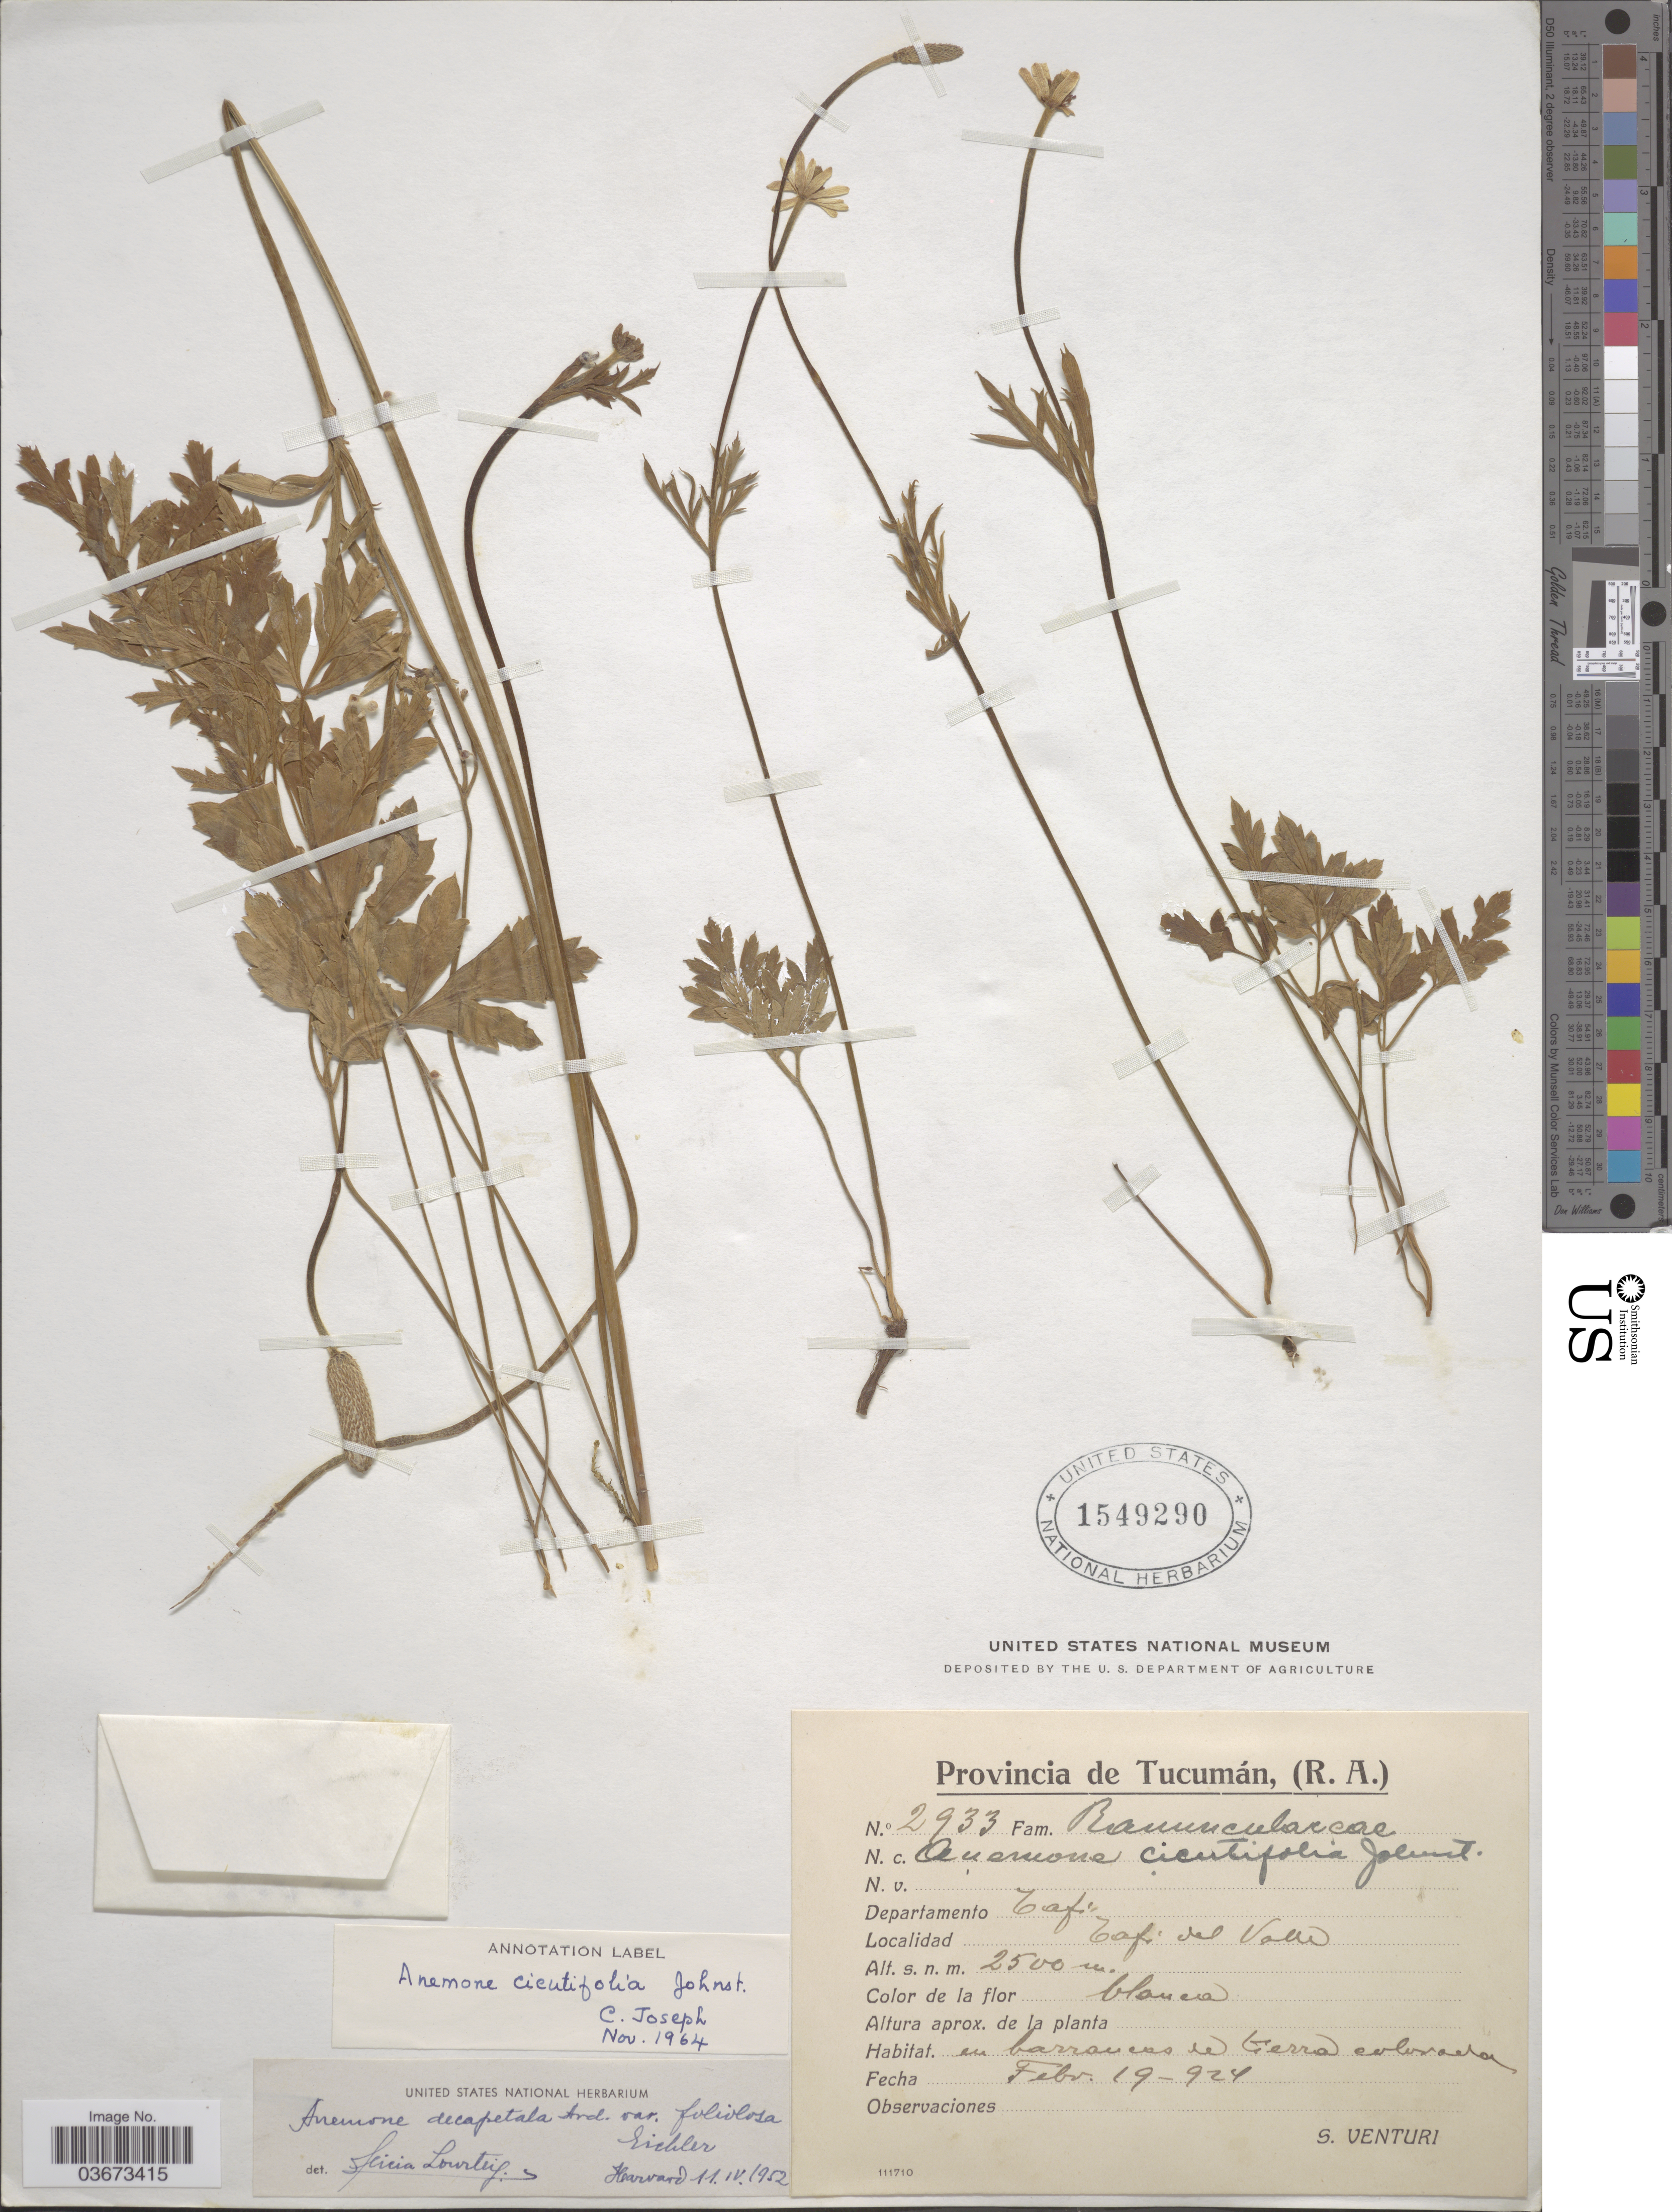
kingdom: Plantae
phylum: Tracheophyta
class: Magnoliopsida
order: Ranunculales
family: Ranunculaceae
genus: Anemone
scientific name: Anemone cicutifolia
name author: I.M. Johnst.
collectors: S. Venturi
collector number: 2933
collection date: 1924-02-19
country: Argentina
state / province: Tucuman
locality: Departamento Tafi. Tafi del Valle.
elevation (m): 2500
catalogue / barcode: US 1549290